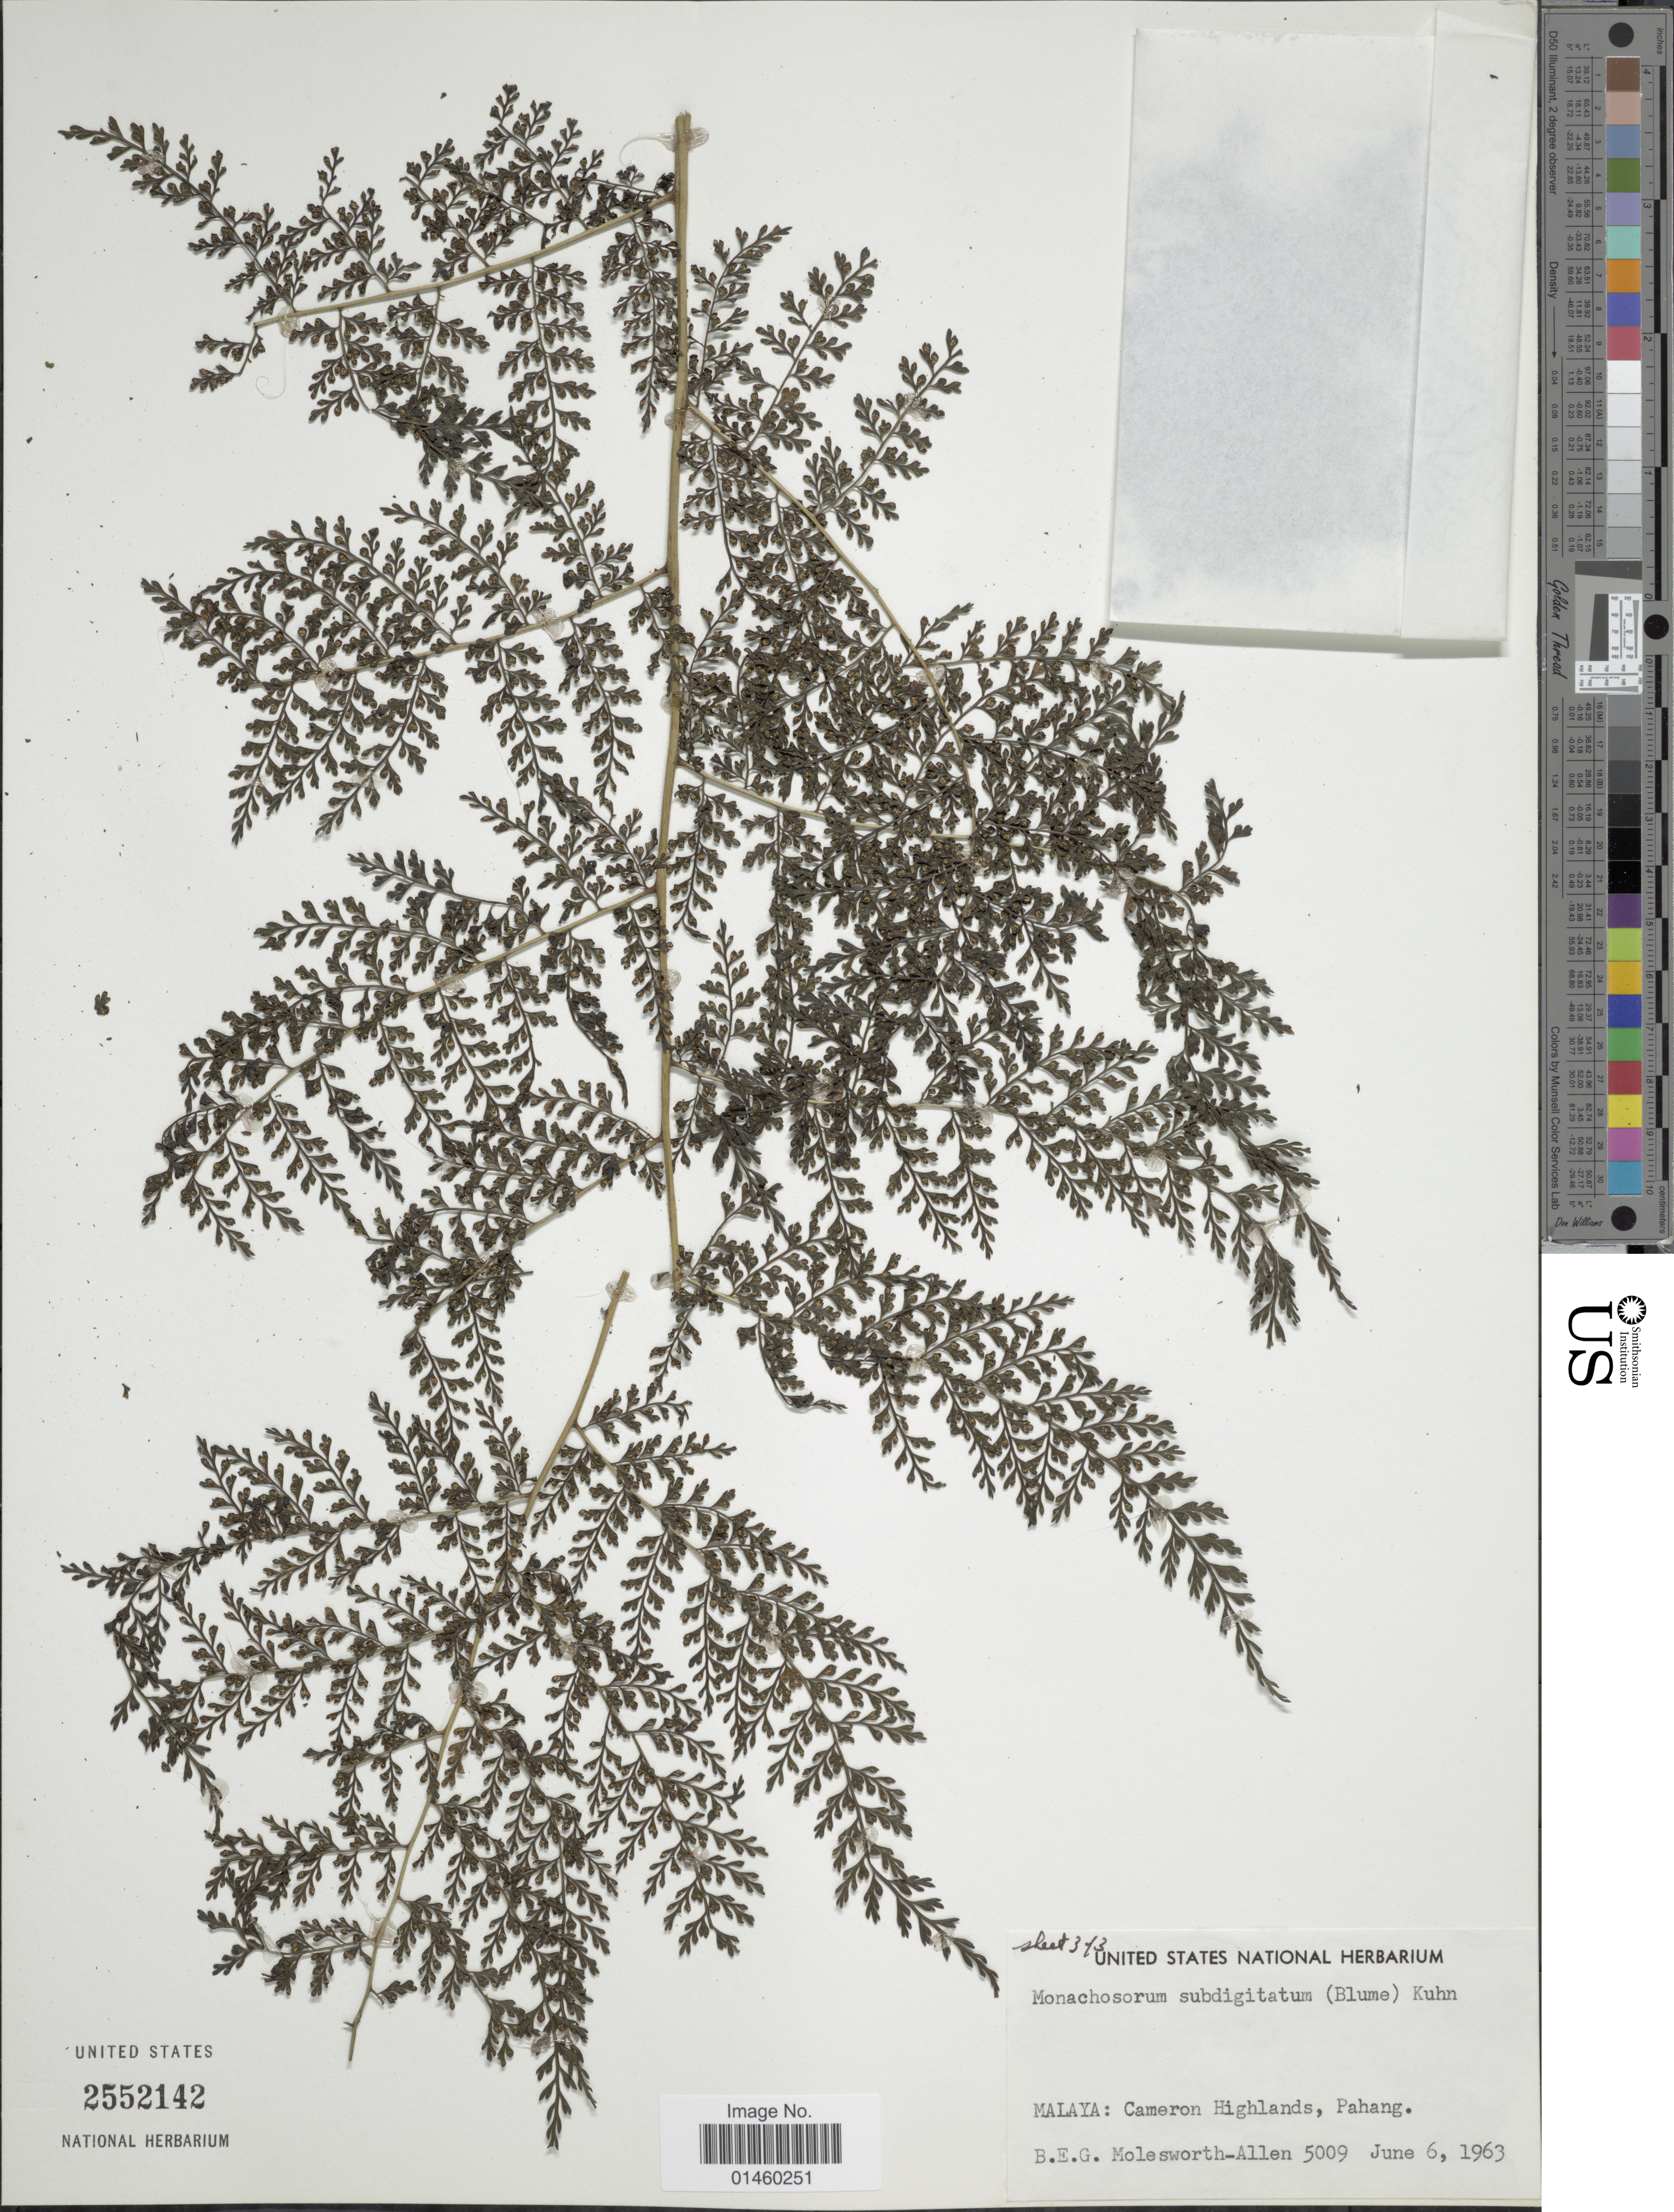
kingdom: Plantae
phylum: Tracheophyta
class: Polypodiopsida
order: Polypodiales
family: Dennstaedtiaceae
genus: Monachosorum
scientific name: Monachosorum subdigitatum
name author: (Blume) Kuhn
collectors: B. E. G. Molesworth-Allen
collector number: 5009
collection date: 1963-06-06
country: Malaysia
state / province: Pahang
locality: Malaya: Cameron Highlands.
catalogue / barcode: US 2552142